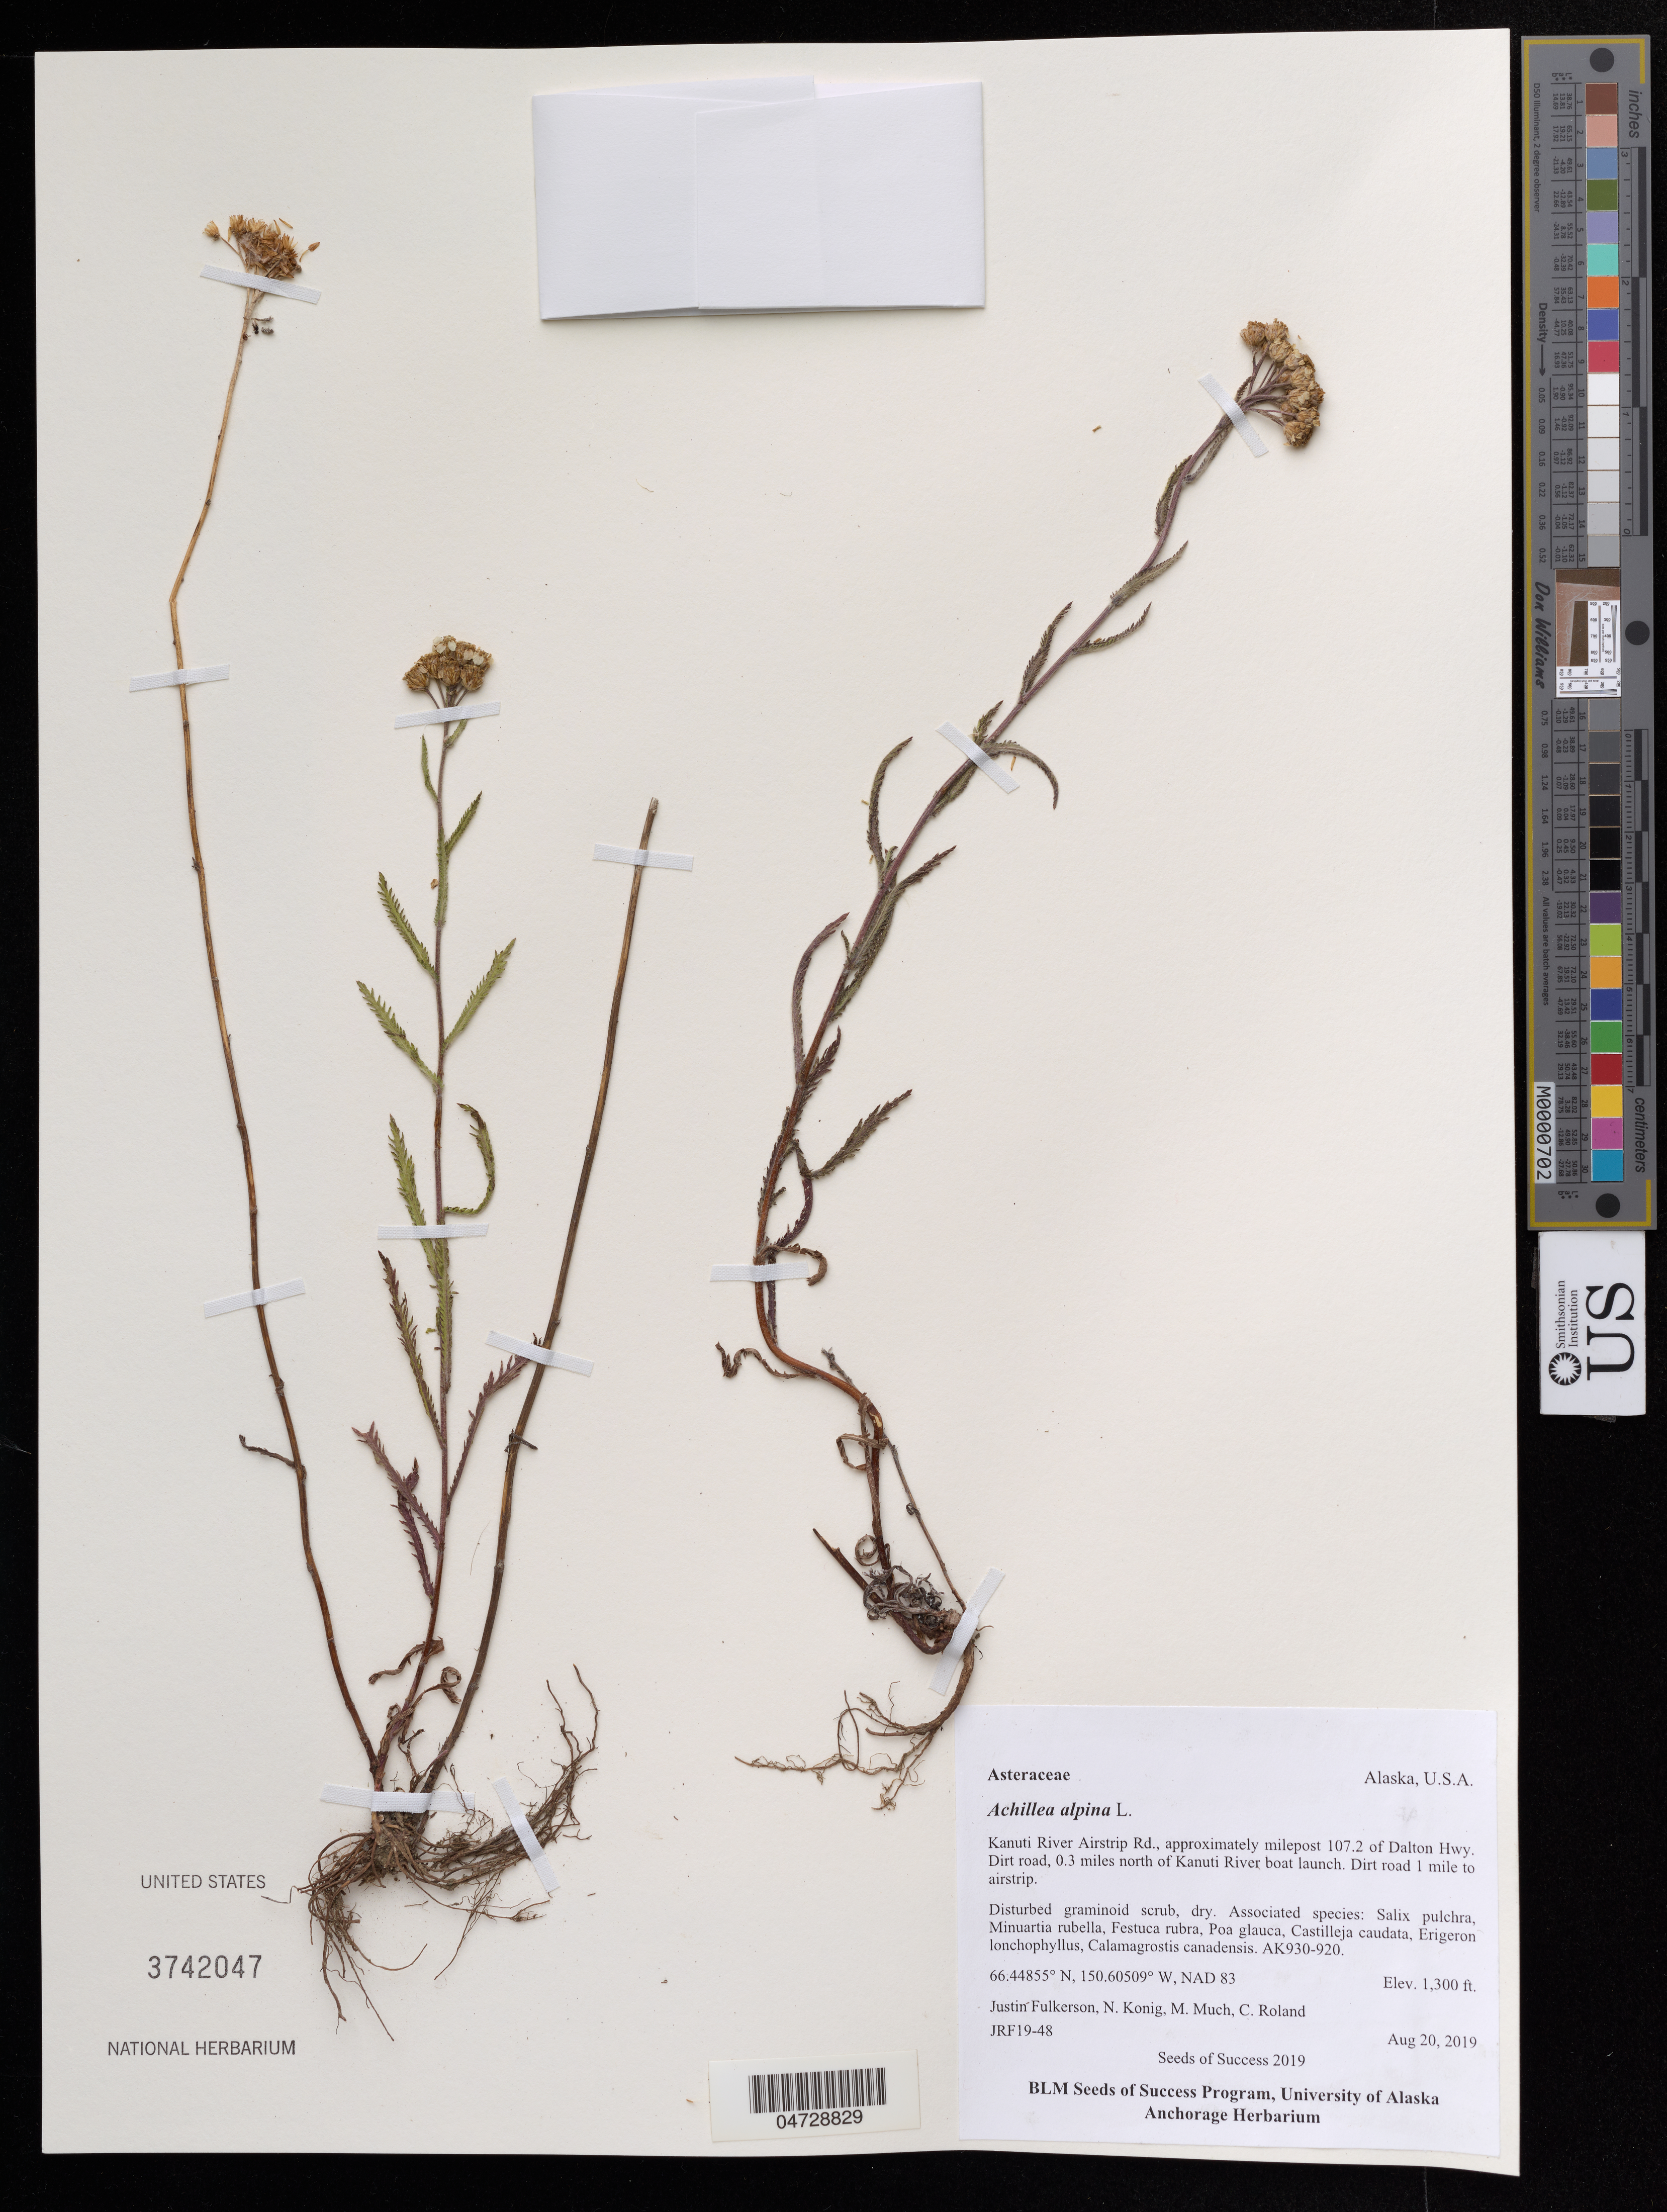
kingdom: Plantae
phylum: Tracheophyta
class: Magnoliopsida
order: Asterales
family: Asteraceae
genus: Achillea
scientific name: Achillea alpina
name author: L.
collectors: J. Fulkerson, N. Konig & C. Roland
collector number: JRF19-48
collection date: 2019-08-20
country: United States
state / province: Alaska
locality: Kanuti River Airstrip Rd., approximately milepost 107.2 of Dalton Hwy. Dirt road, 0.3 miles north of Kanuti River boat launch. Dirt road 1 mile to airstrip.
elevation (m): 396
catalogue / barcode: US 3742047